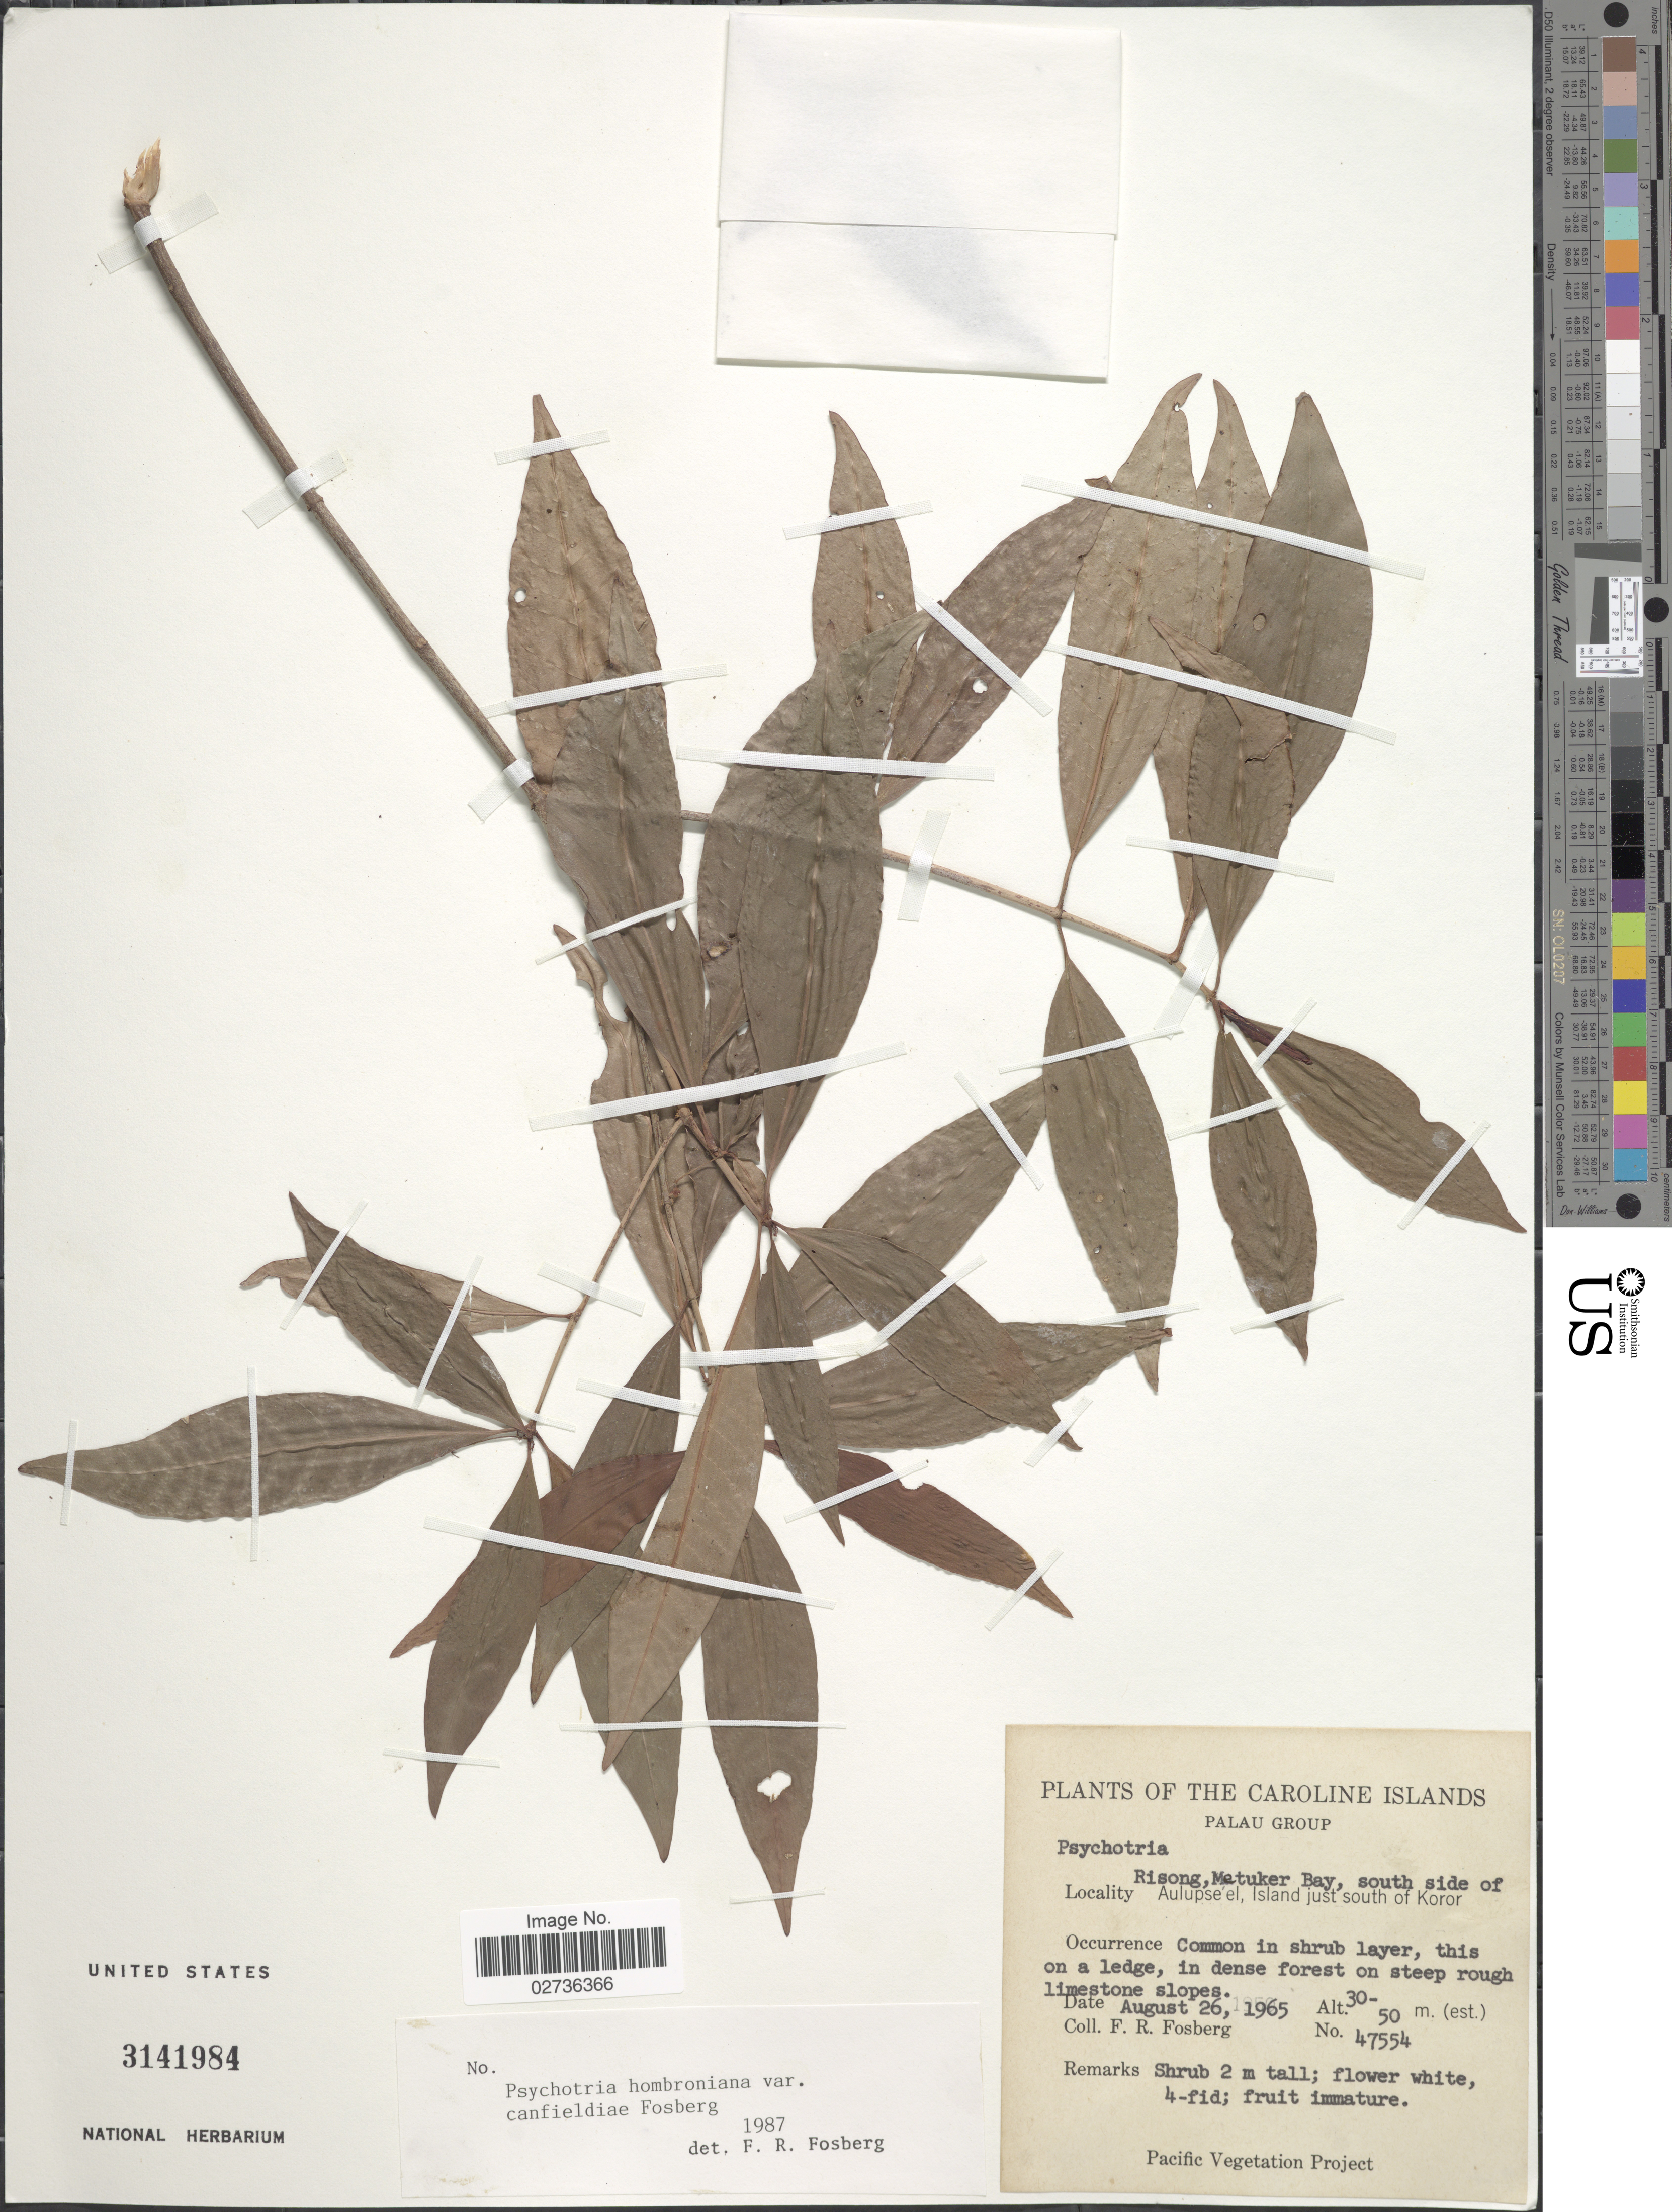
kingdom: Plantae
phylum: Tracheophyta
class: Magnoliopsida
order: Gentianales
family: Rubiaceae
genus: Psychotria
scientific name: Psychotria hombroniana var. canfieldiae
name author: Fosberg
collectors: F. R. Fosberg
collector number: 47554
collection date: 1965-08-26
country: Palau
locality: Caroline Islands. Palau Group. Risong, Metuker Bay, south side of Aulupse'el, Island just south of Koror.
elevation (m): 30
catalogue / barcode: US 3141984